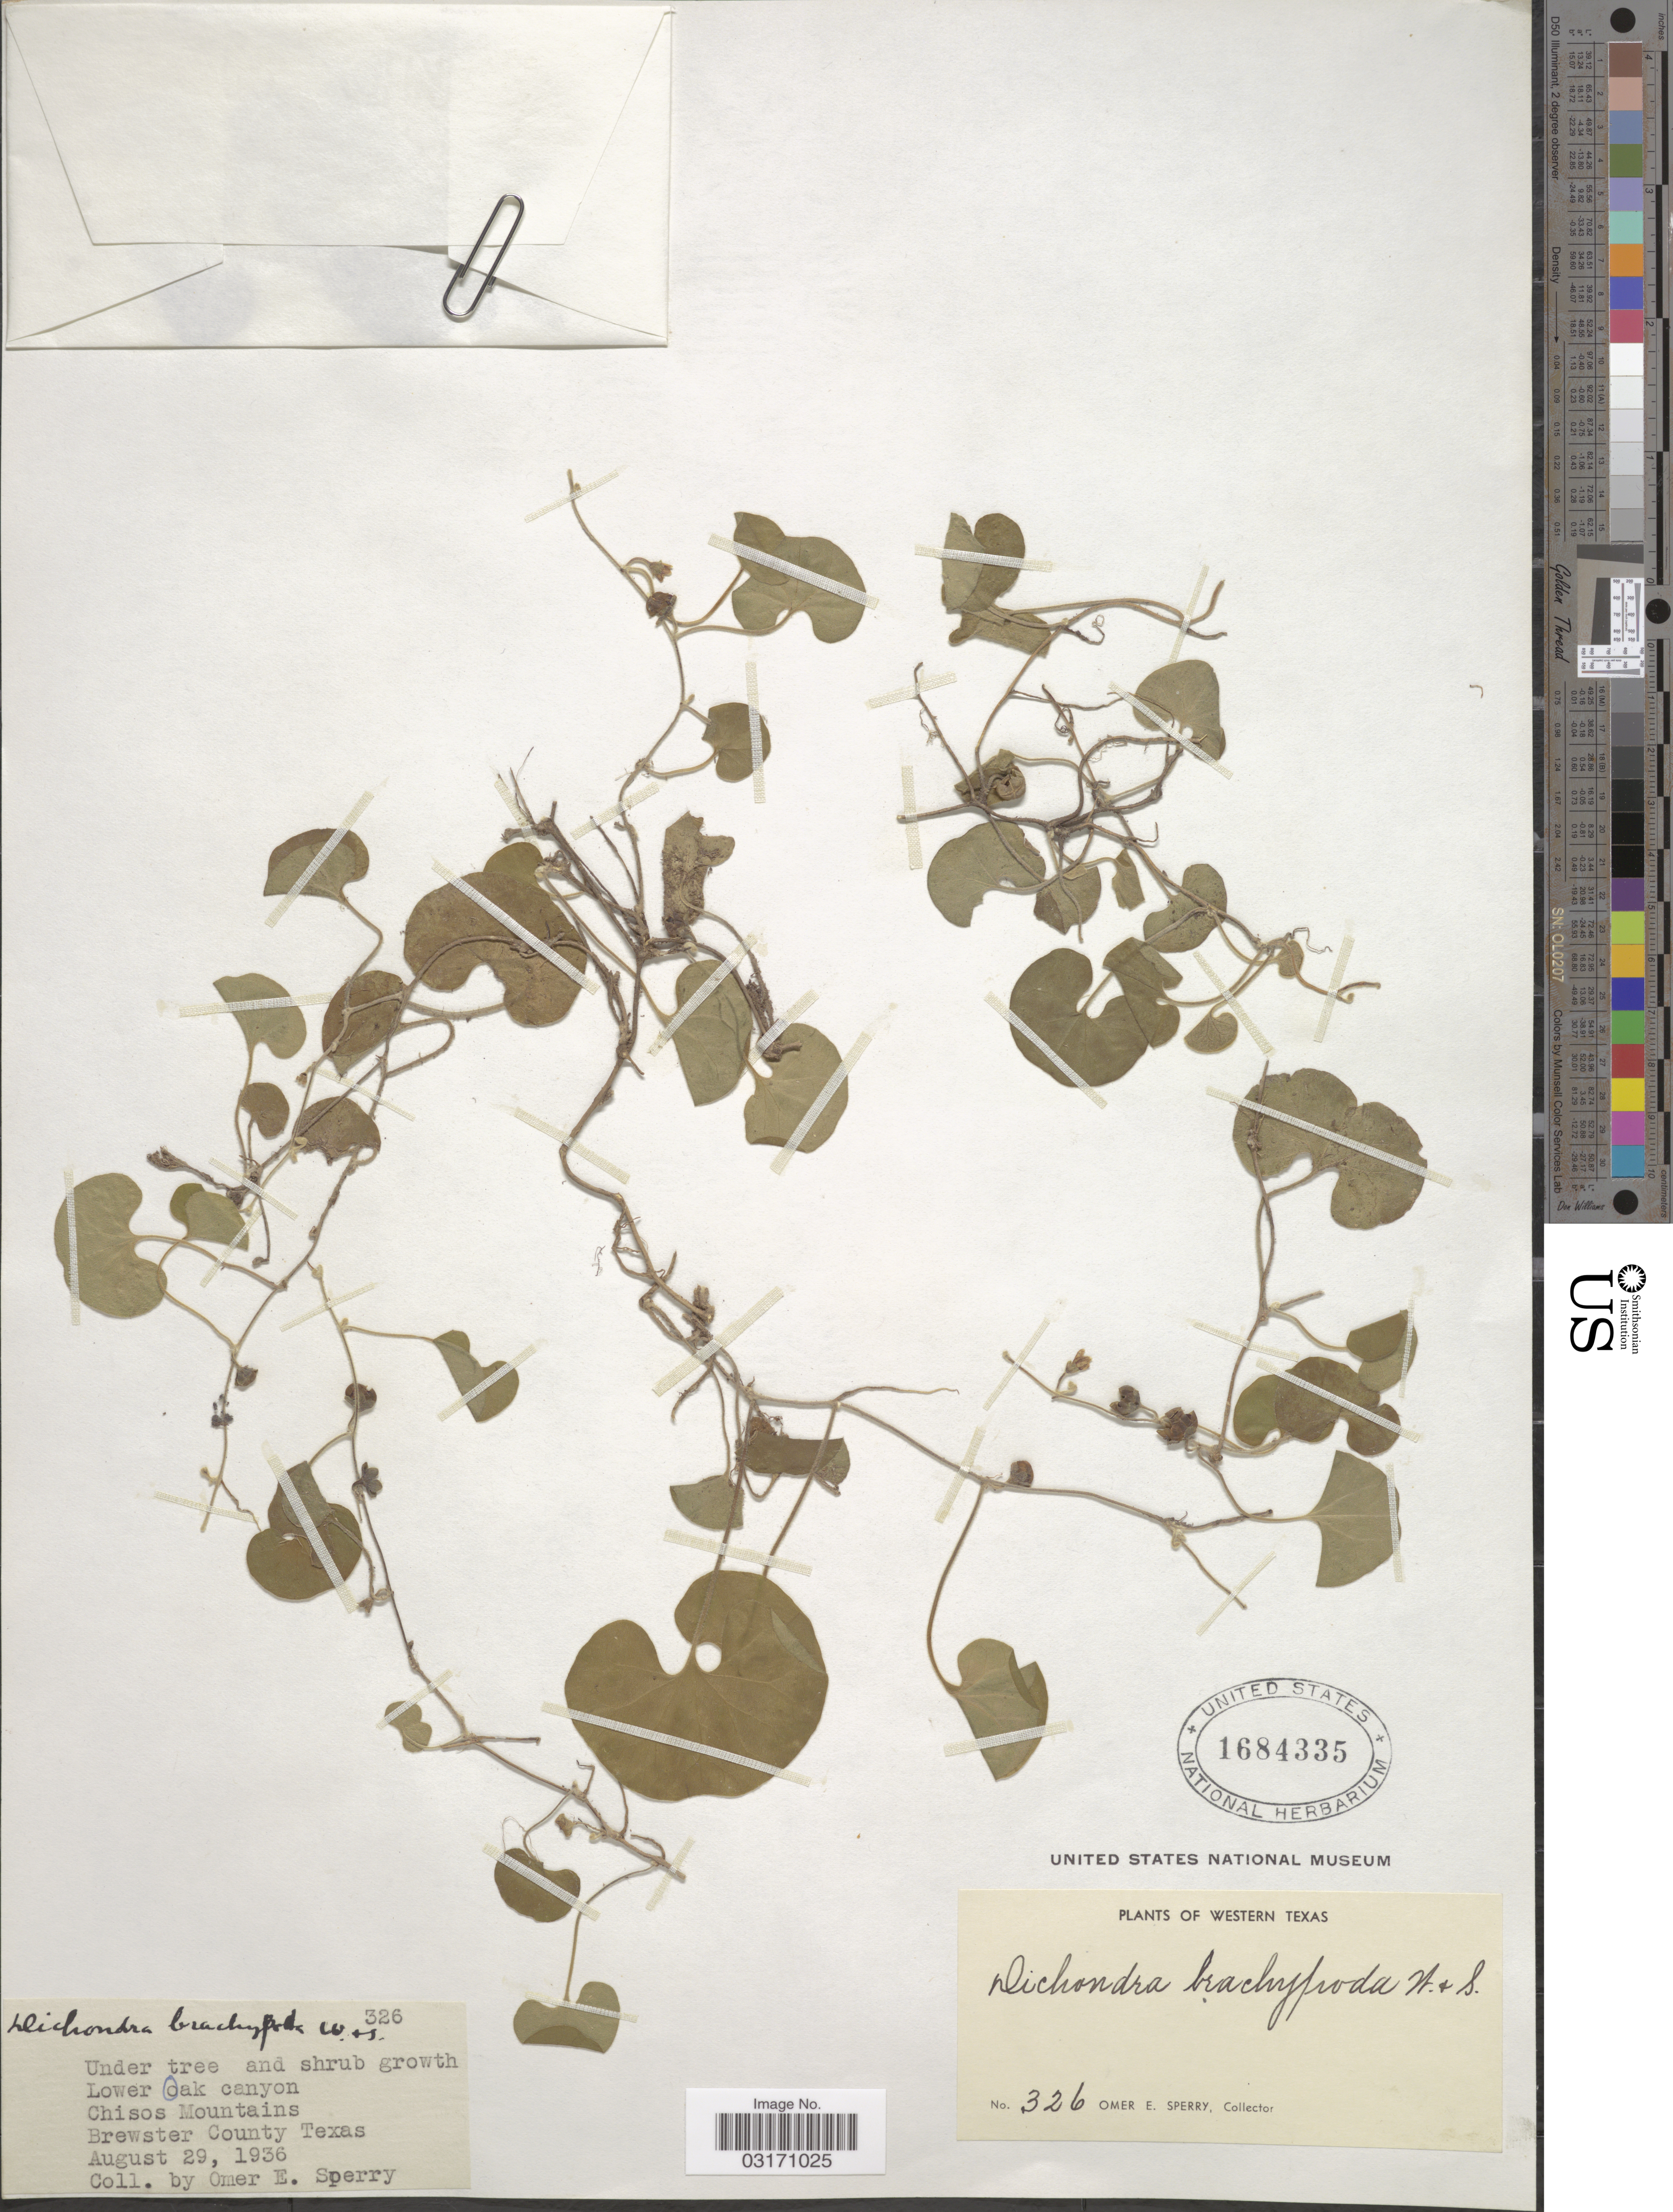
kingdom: Plantae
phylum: Tracheophyta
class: Magnoliopsida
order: Solanales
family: Convolvulaceae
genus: Dichondra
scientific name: Dichondra brachypoda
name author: Wooton & Standl.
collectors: O. E. Sperry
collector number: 326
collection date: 1936-08-29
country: United States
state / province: Texas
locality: Western Texas. Chisos Mountains. Brewster County.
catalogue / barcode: US 1684335